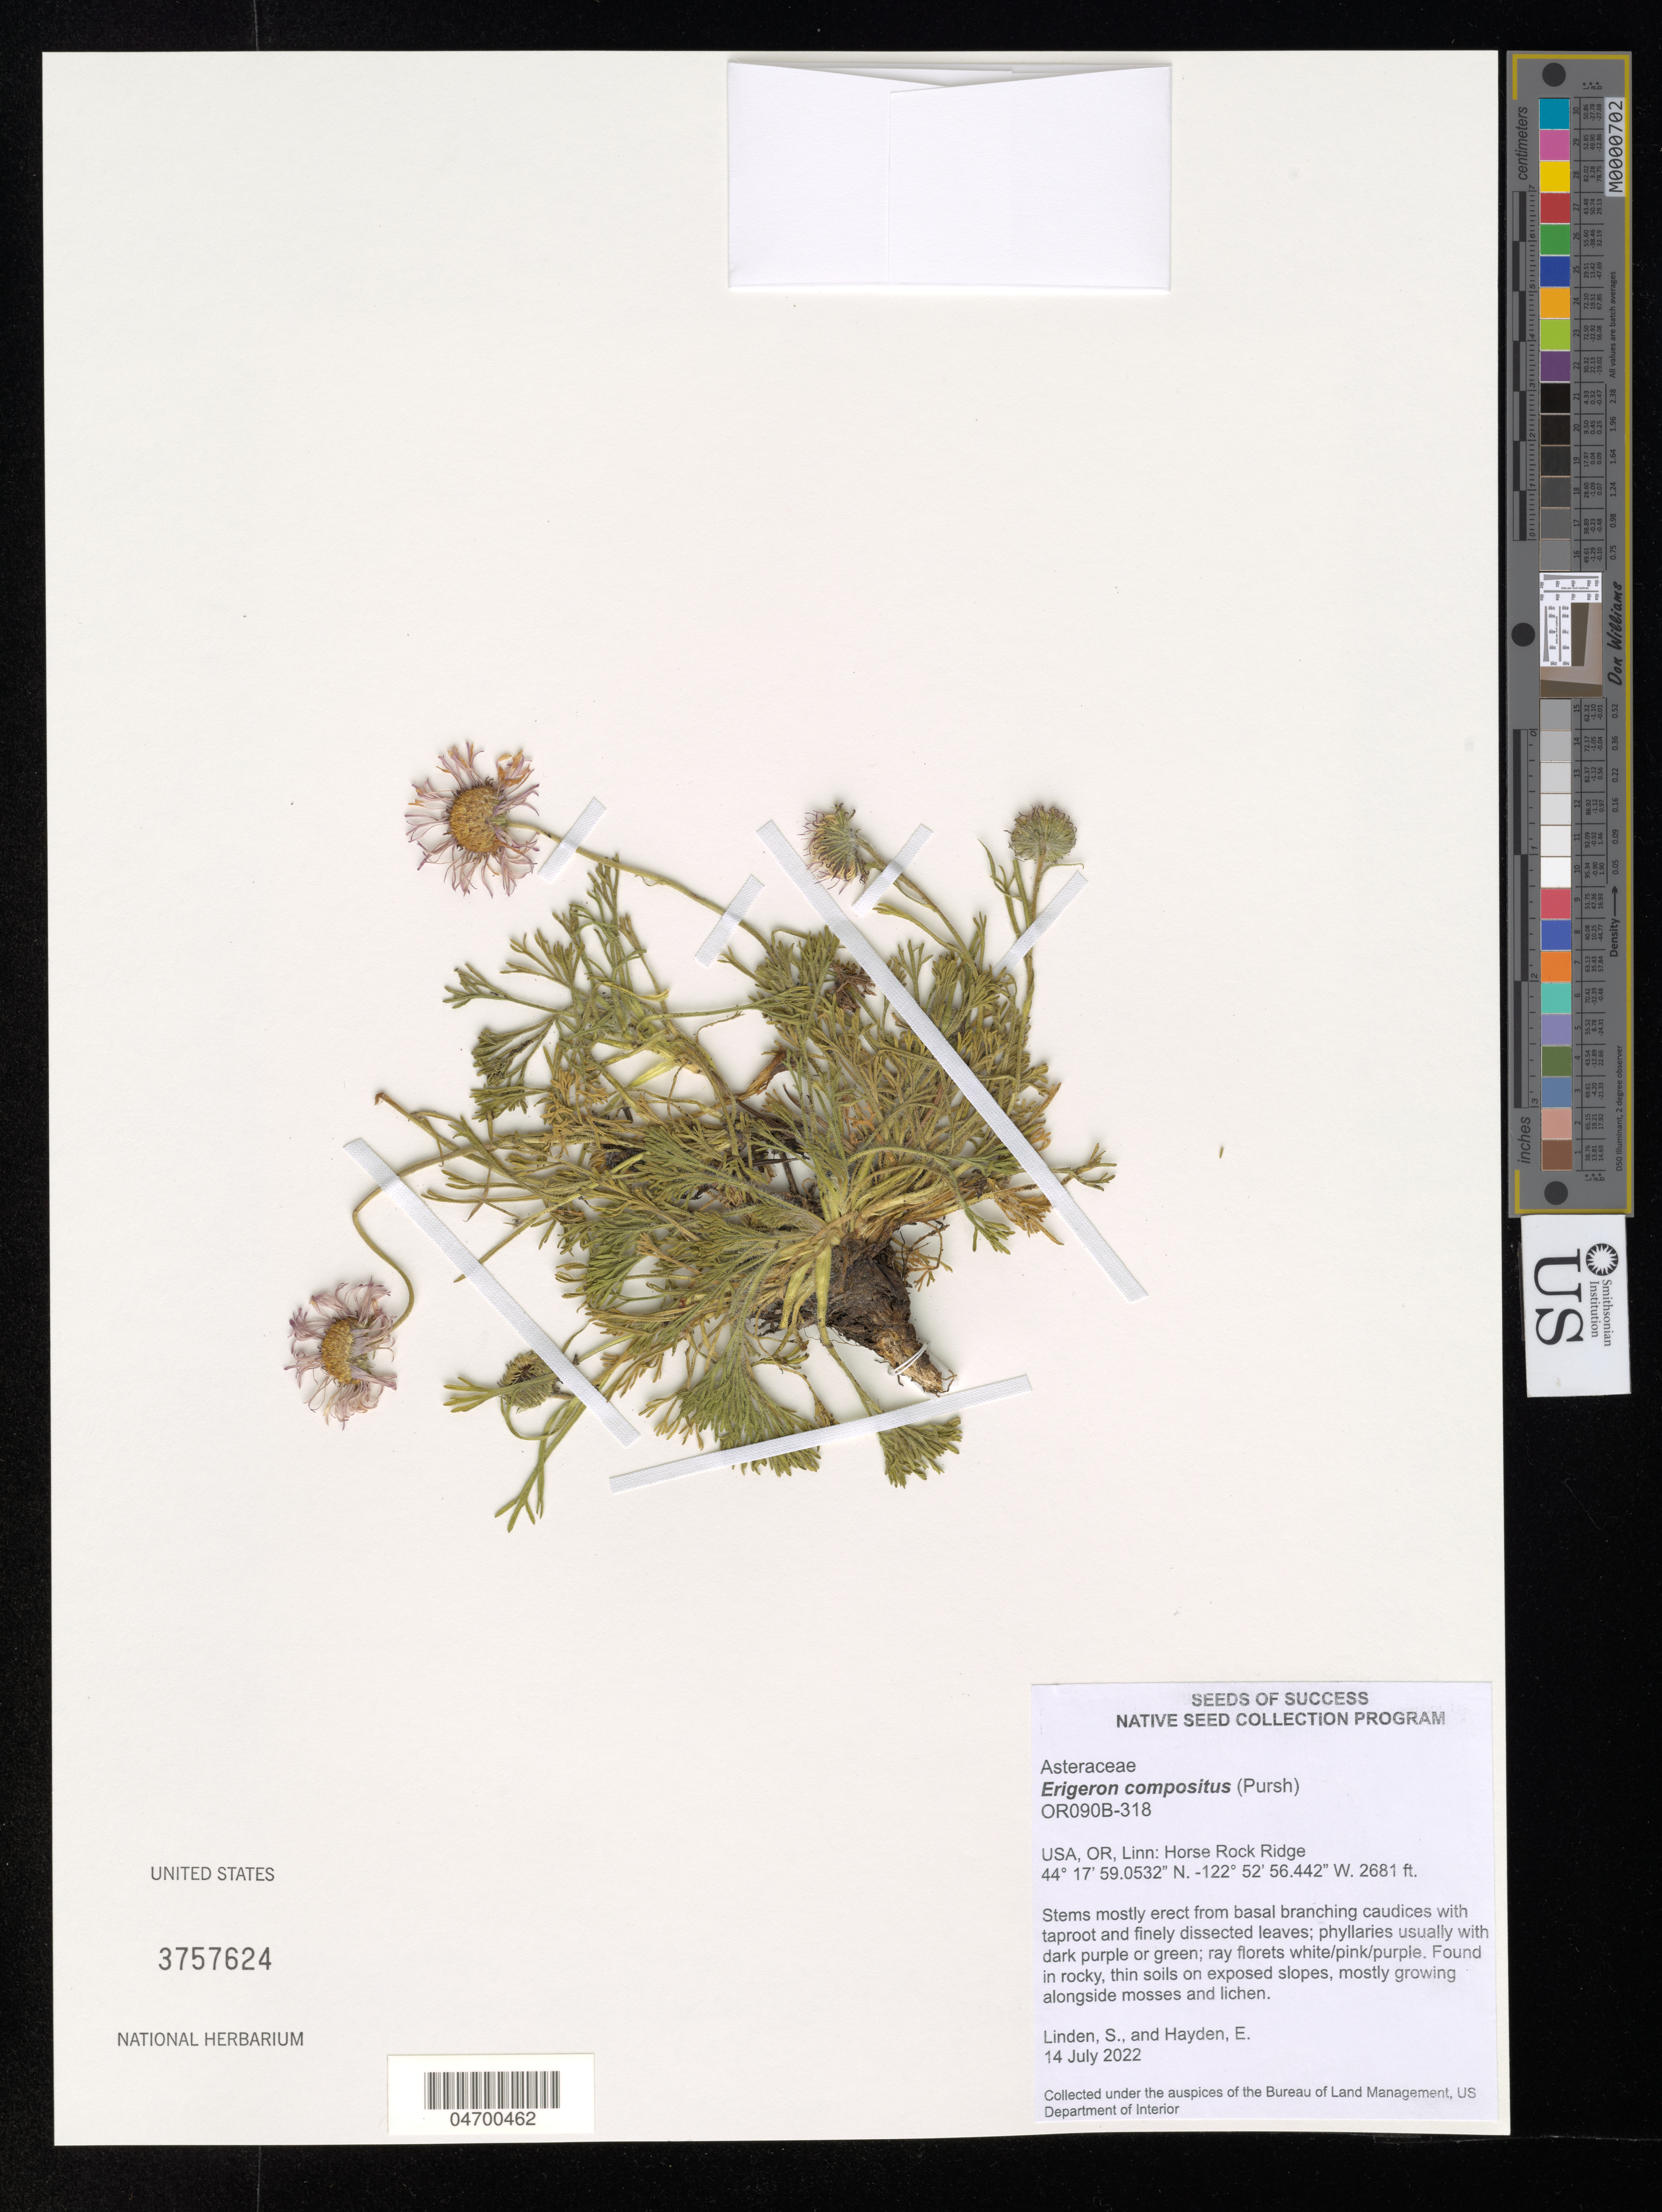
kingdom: Plantae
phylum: Tracheophyta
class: Magnoliopsida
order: Asterales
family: Asteraceae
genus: Erigeron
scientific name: Erigeron compositus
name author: Pursh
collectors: S. Linden & E. Hayden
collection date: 2022-07-14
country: United States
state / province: Oregon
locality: OR, Linn: Horse Rock Ridge.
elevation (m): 817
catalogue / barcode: US 3757624